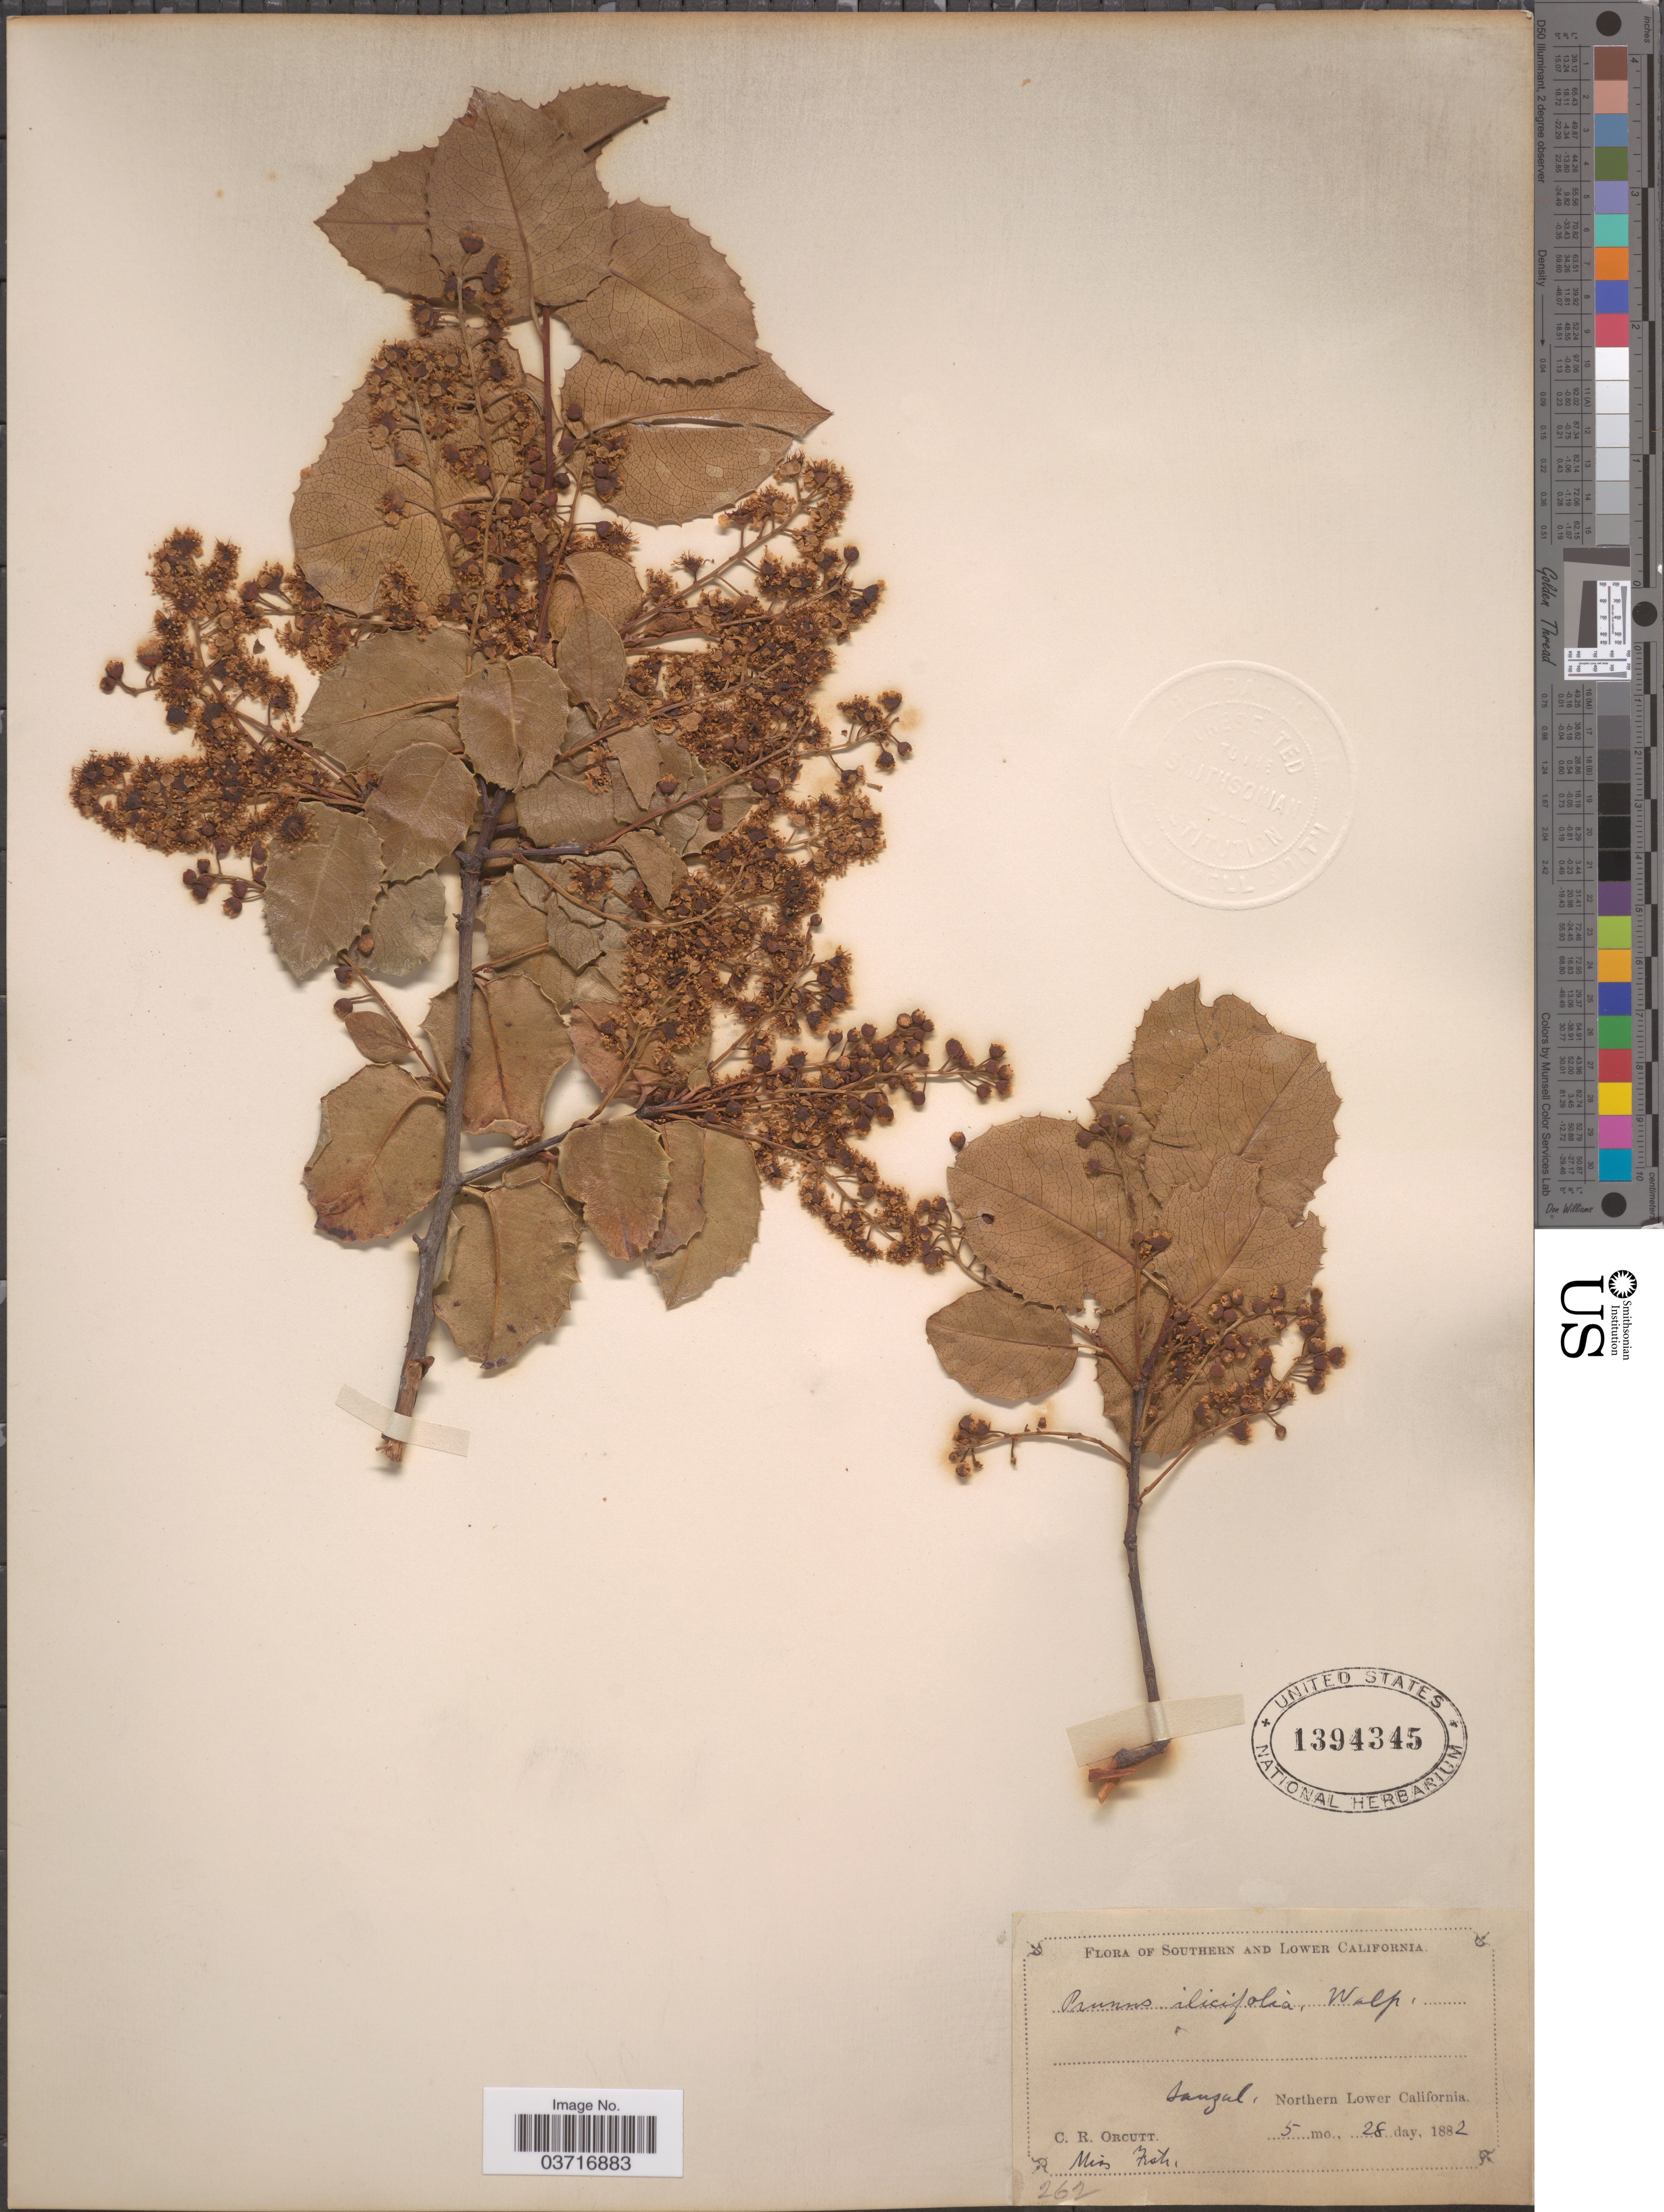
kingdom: Plantae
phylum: Tracheophyta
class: Magnoliopsida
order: Rosales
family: Rosaceae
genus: Prunus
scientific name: Prunus ilicifolia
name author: (Nutt. ex Hook. & Arn.) D. Dietr.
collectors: C. R. Orcutt & Fish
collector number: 262?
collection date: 1882-05-28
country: Mexico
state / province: Baja California Norte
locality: Lower California. Sauzal, Northern Lower California.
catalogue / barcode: US 1394345